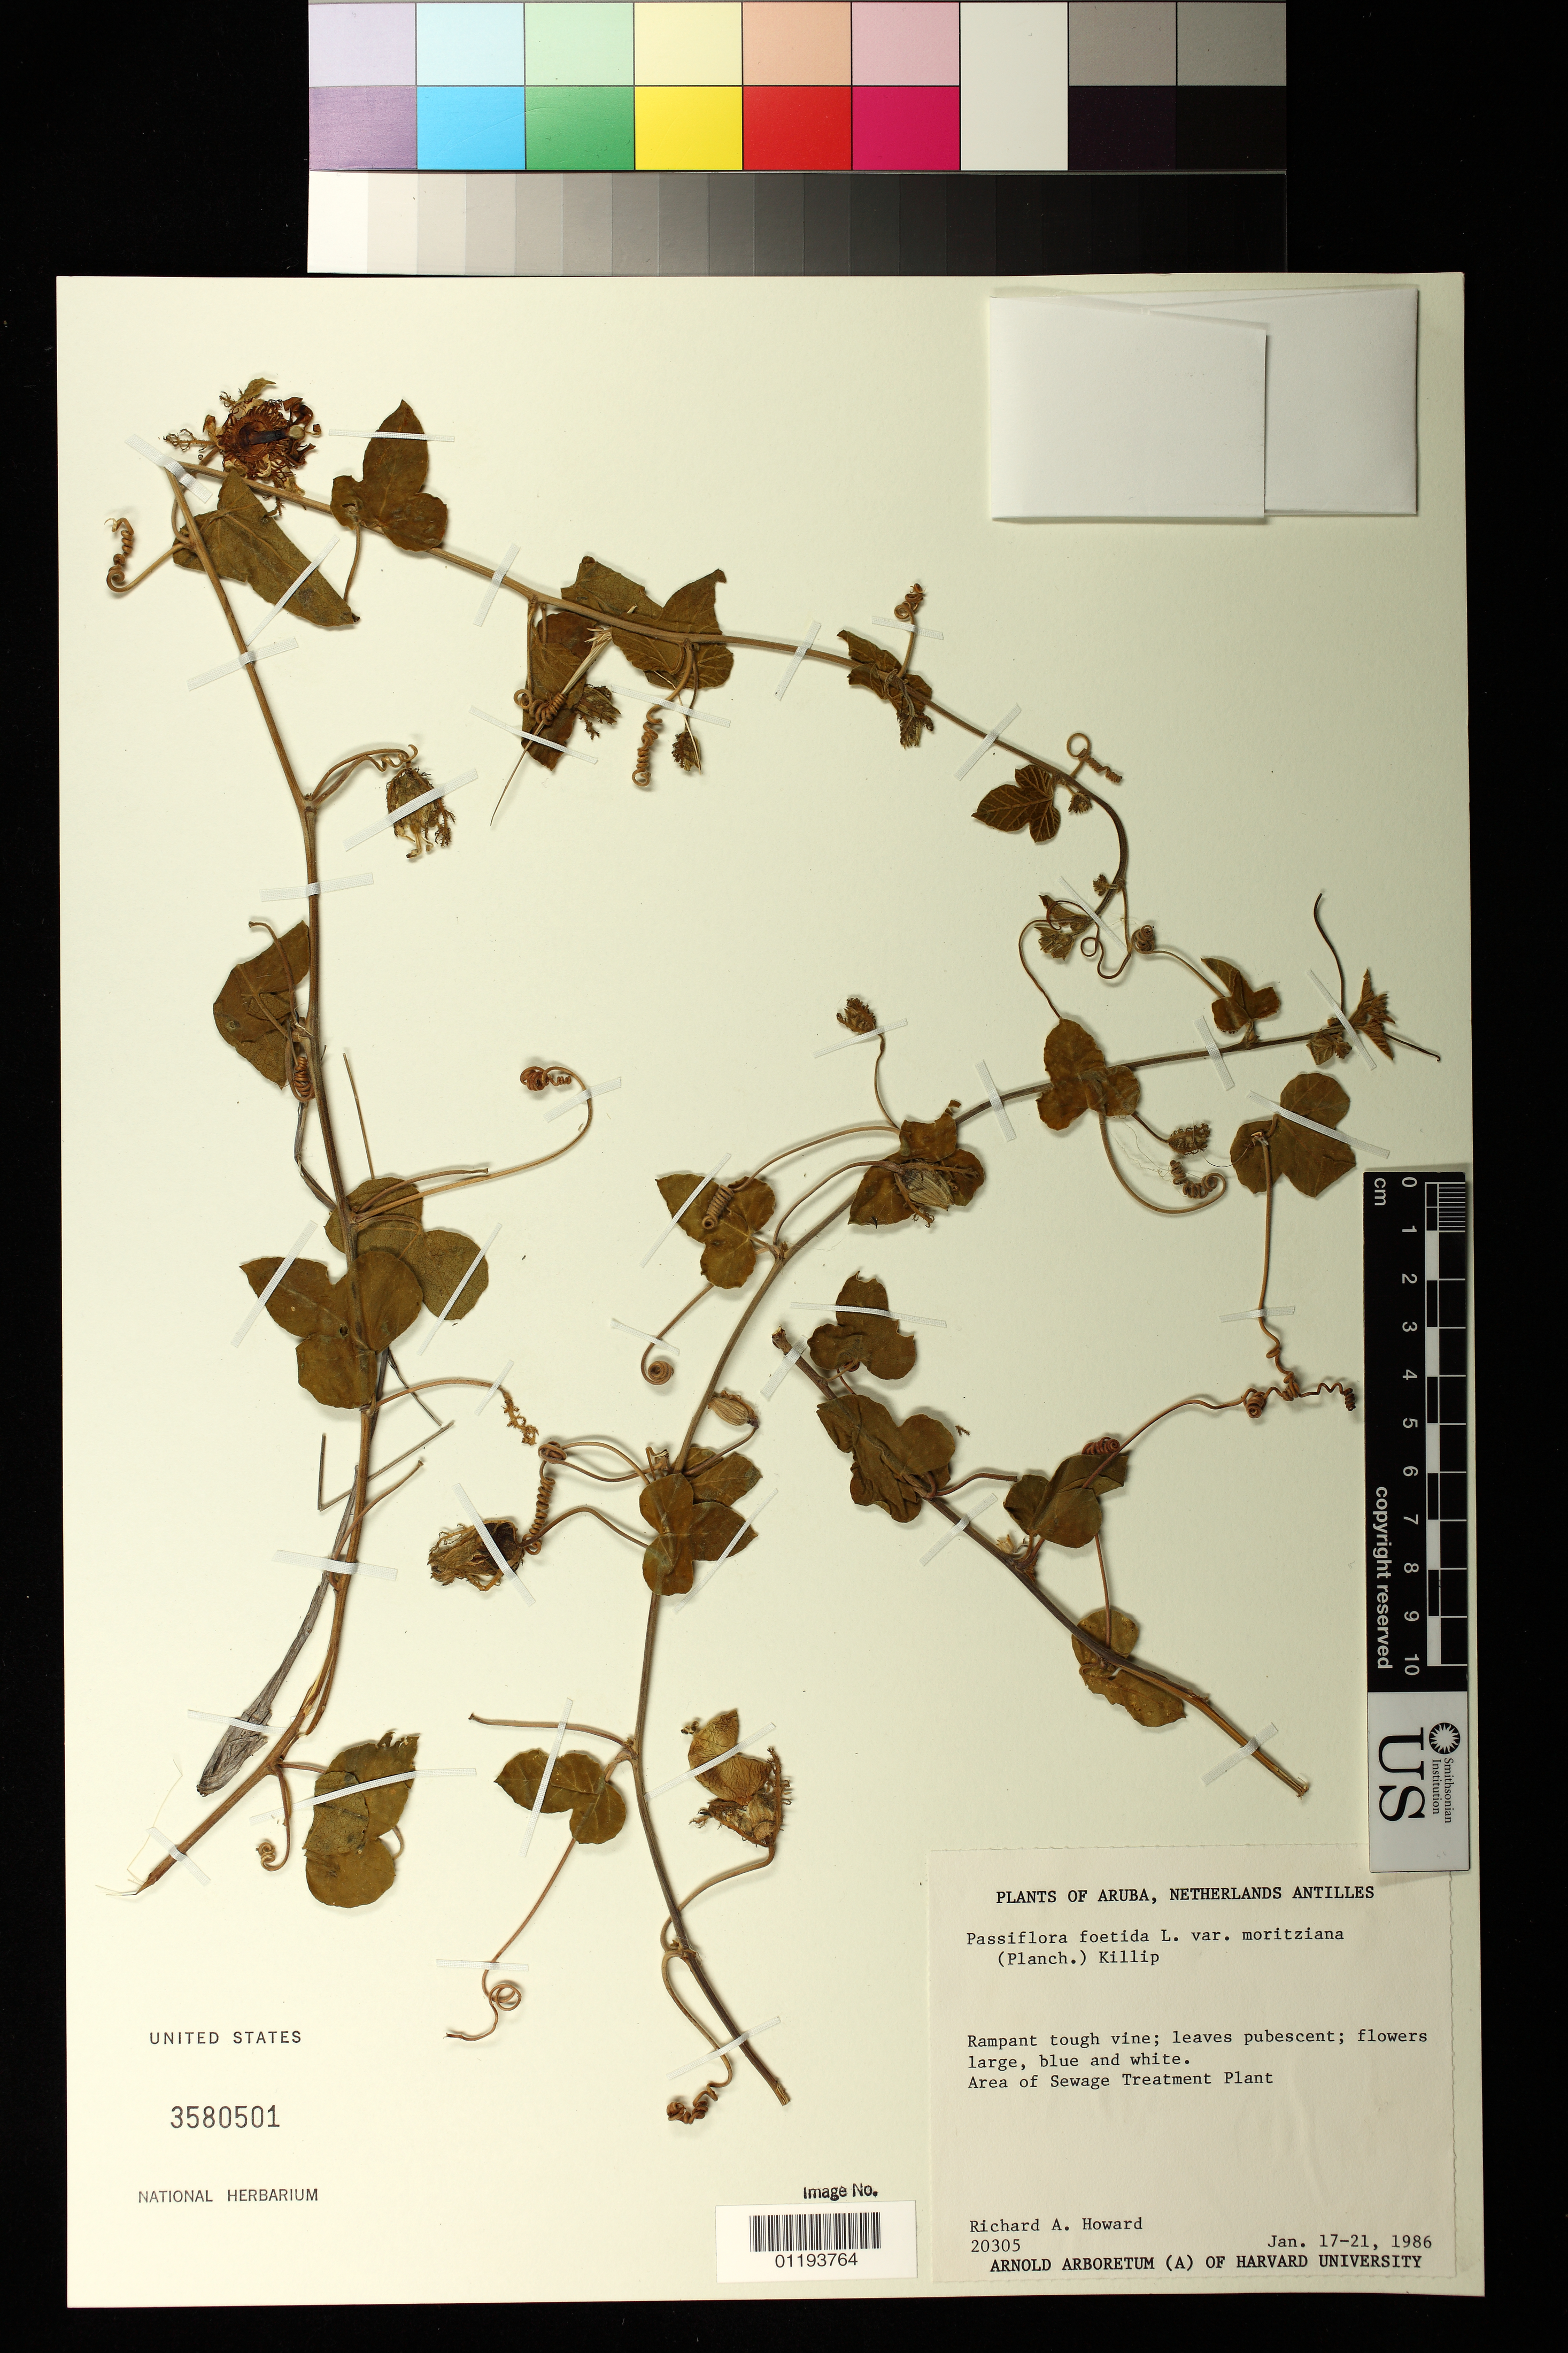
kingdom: Plantae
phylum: Tracheophyta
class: Magnoliopsida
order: Malpighiales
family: Passifloraceae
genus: Passiflora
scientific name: Passiflora moritziana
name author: Planch.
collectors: R. A. Howard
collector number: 20305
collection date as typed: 1986 Jan 17 1986 Jan 21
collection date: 1986-01-17/1986-01-21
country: Aruba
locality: Area of Sewage Treatment Plant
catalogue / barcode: US 3580501